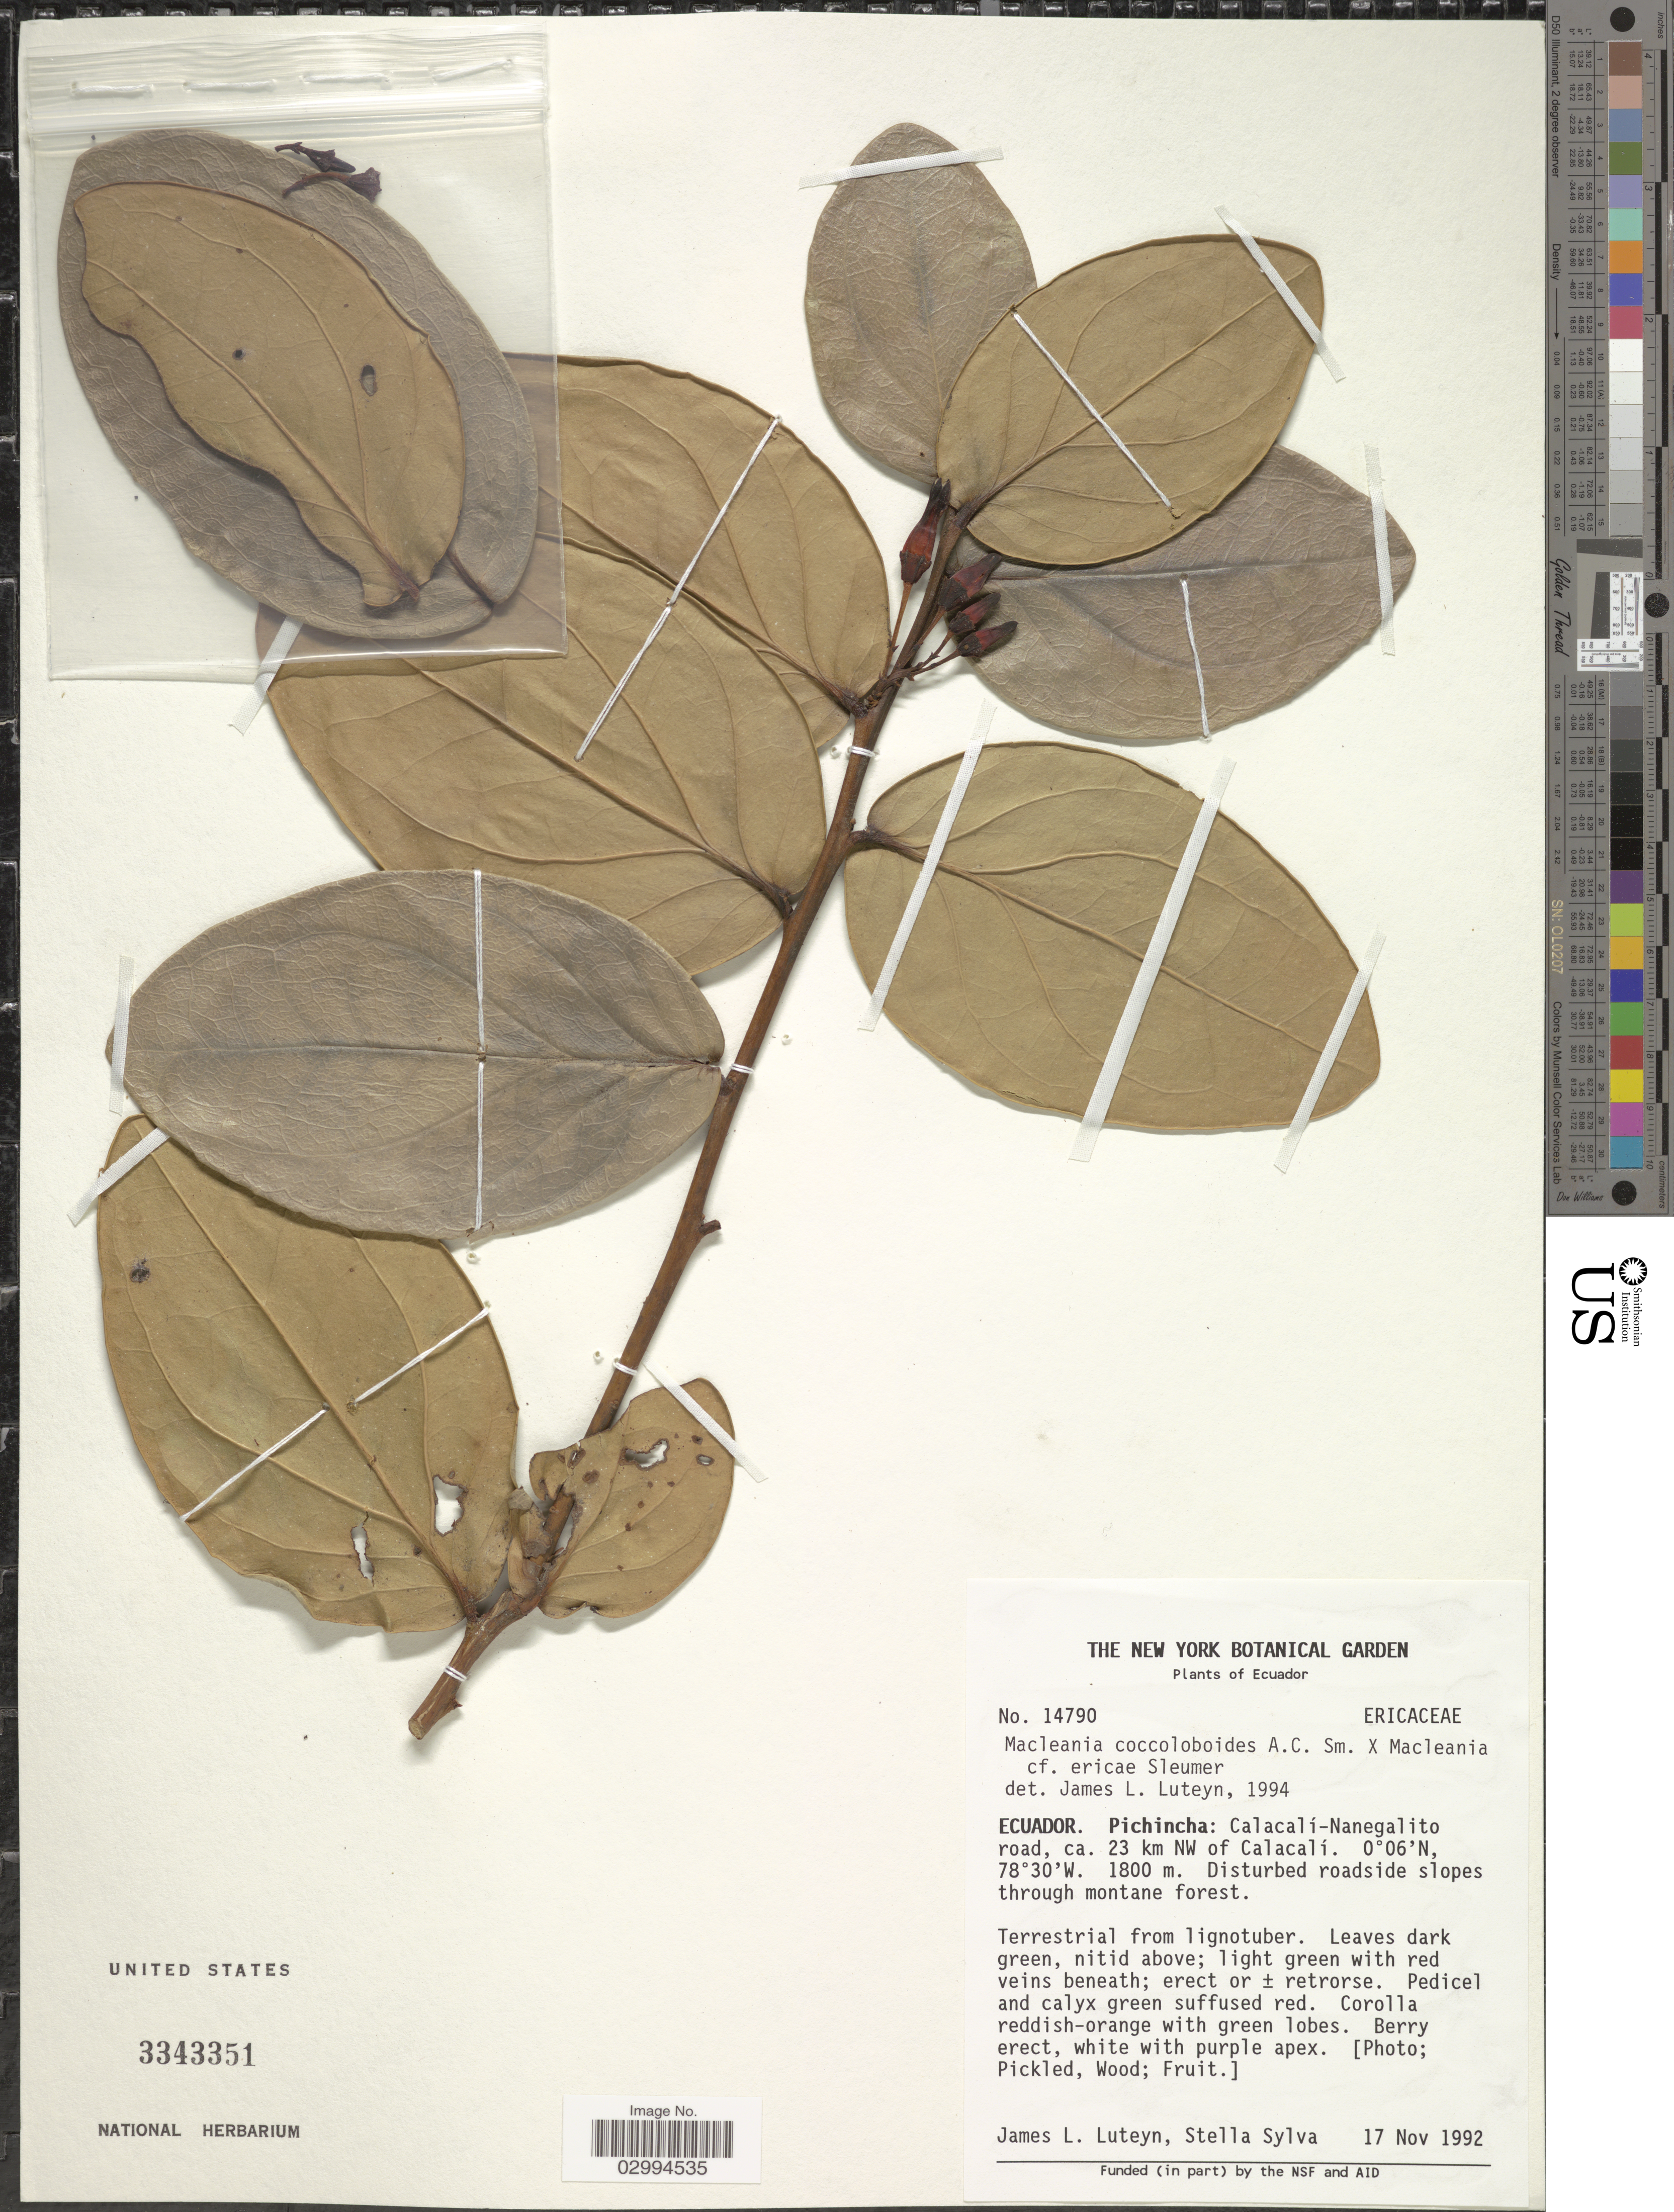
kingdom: Plantae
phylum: Tracheophyta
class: Magnoliopsida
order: Ericales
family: Ericaceae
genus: Macleania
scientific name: Macleania coccoloboides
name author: A.C. Sm.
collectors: J. L. Luteyn & S. Sylva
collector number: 14790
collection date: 1992-11-17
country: Ecuador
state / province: Pichincha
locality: Calacalí-Nanegalito road, ca. 23 km NW of Calacalí.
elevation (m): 1800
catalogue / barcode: US 3343351